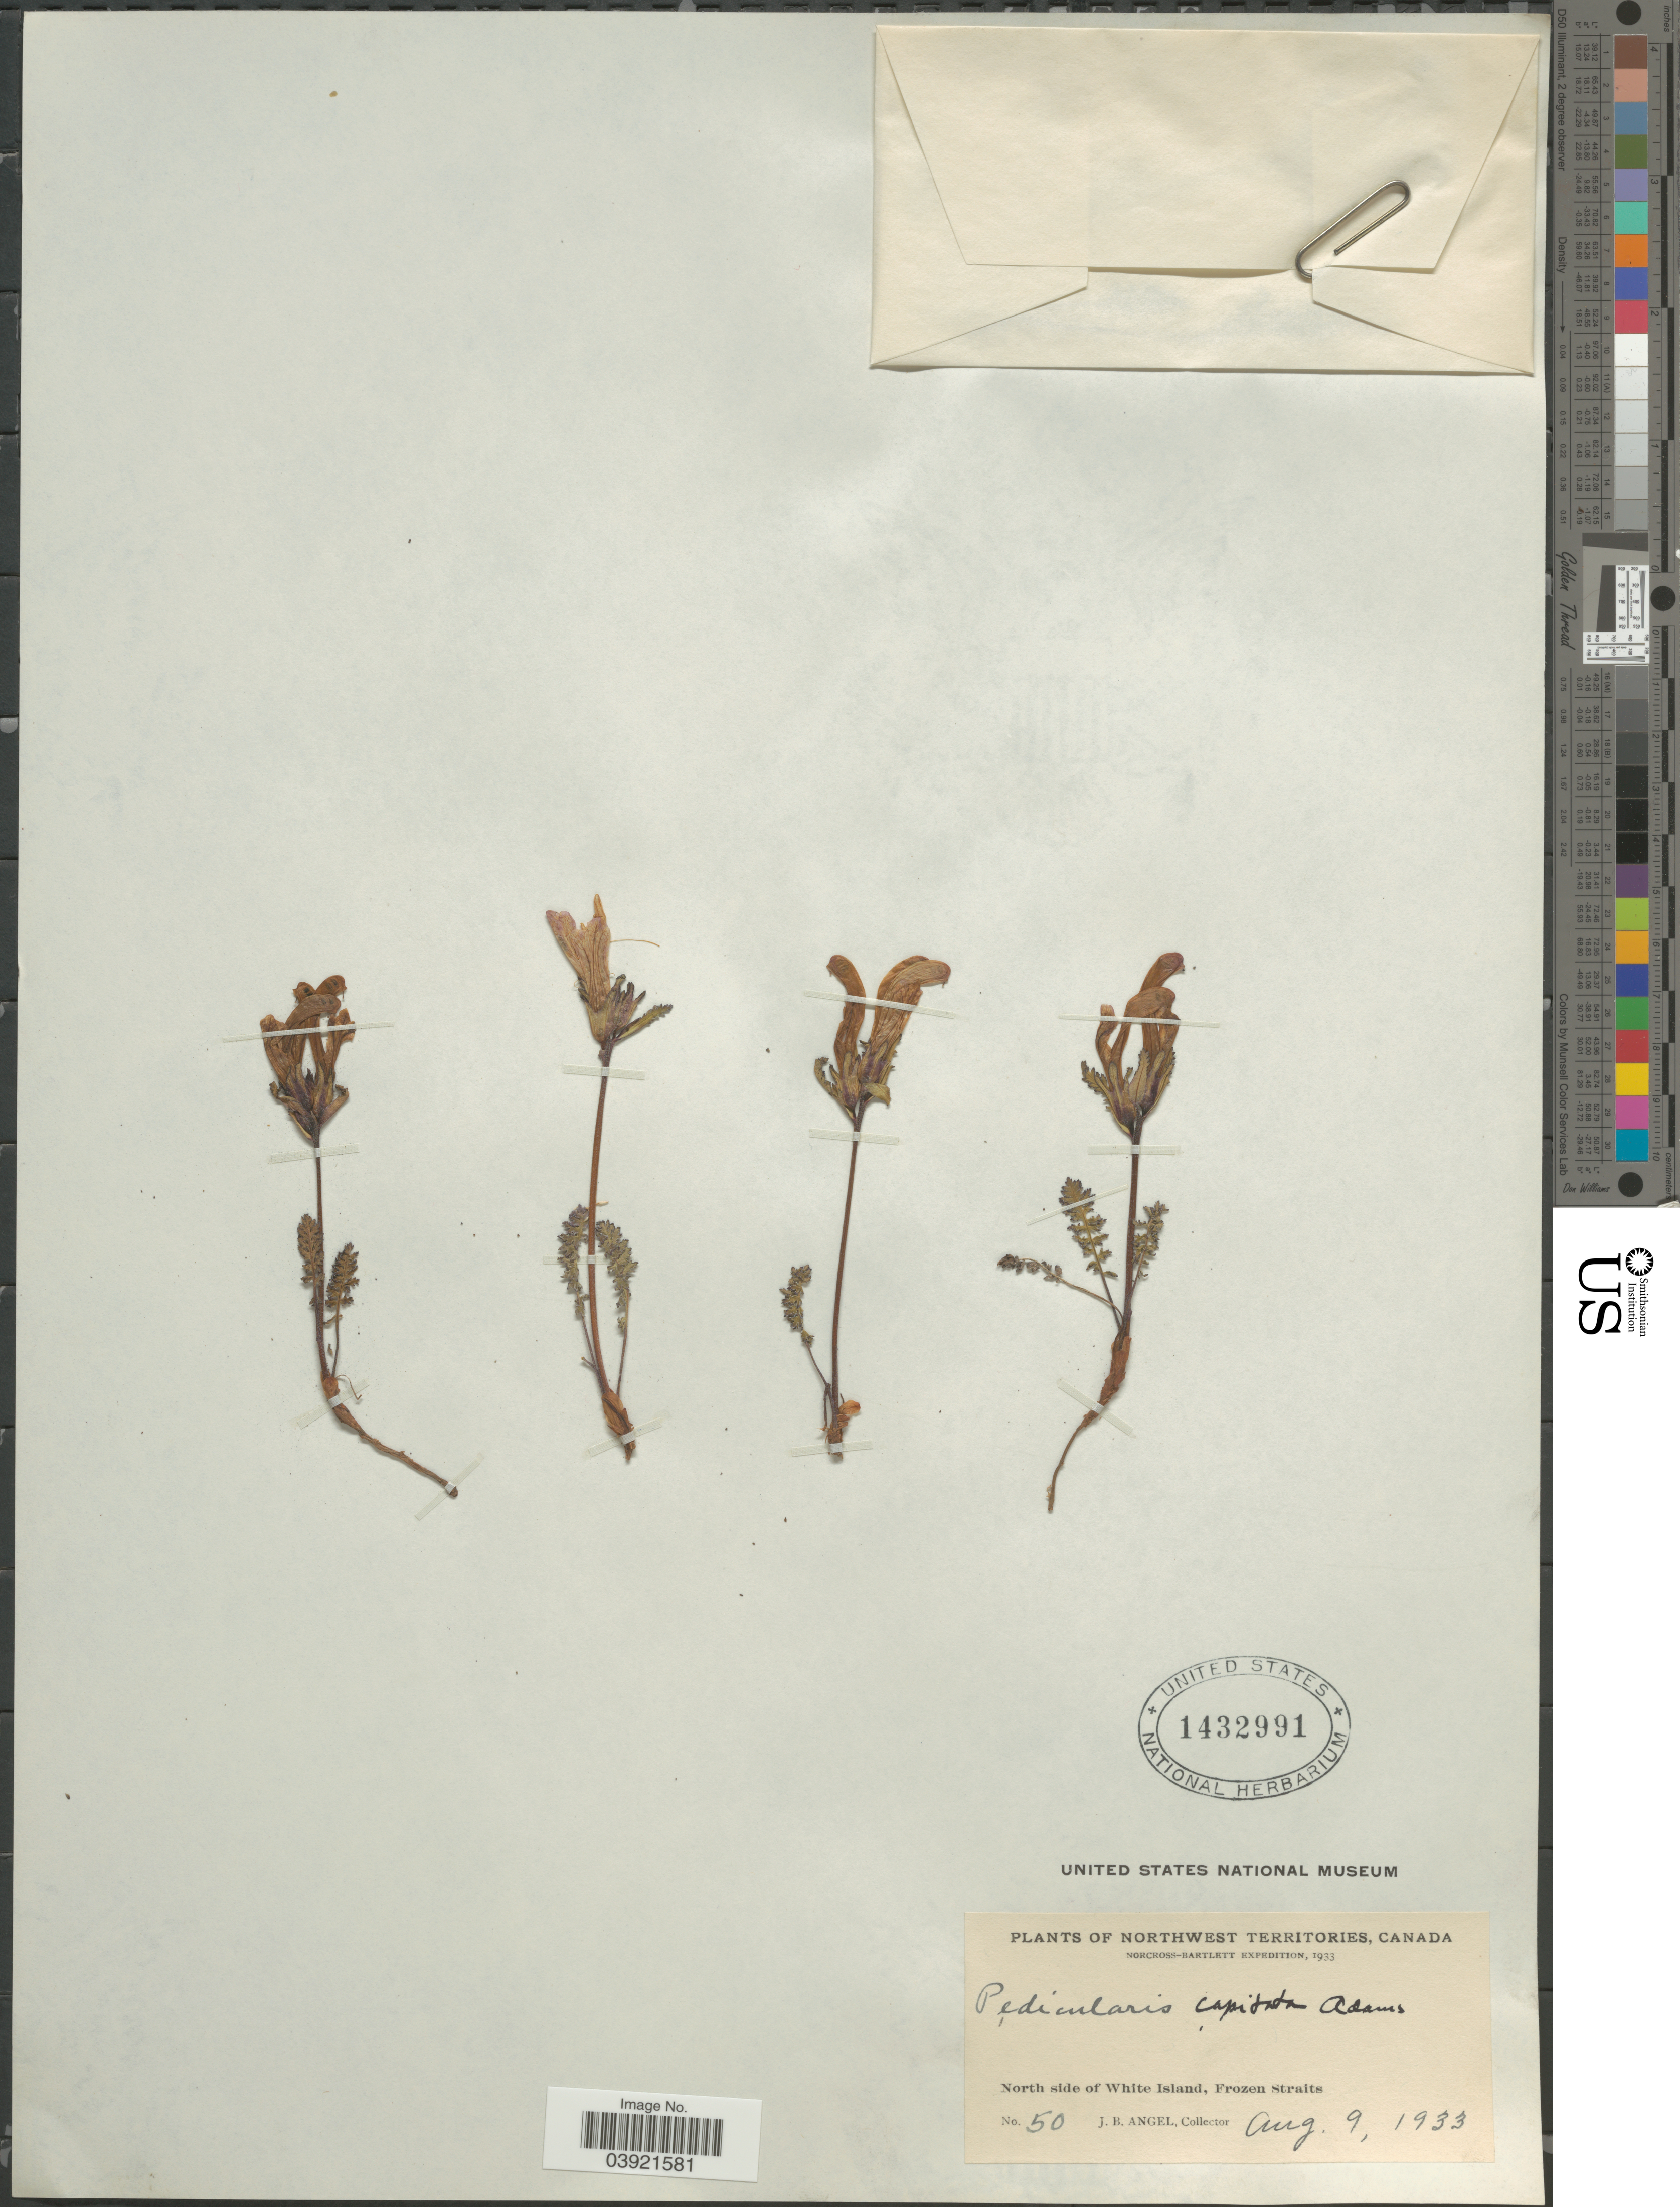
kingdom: Plantae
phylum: Tracheophyta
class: Magnoliopsida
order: Lamiales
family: Orobanchaceae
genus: Pedicularis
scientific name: Pedicularis capitata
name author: Adams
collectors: J. Angel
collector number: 50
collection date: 1933-08-09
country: Canada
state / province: Northwest Territories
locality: North side of White Island, Frozen Straits.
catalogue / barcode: US 1432991